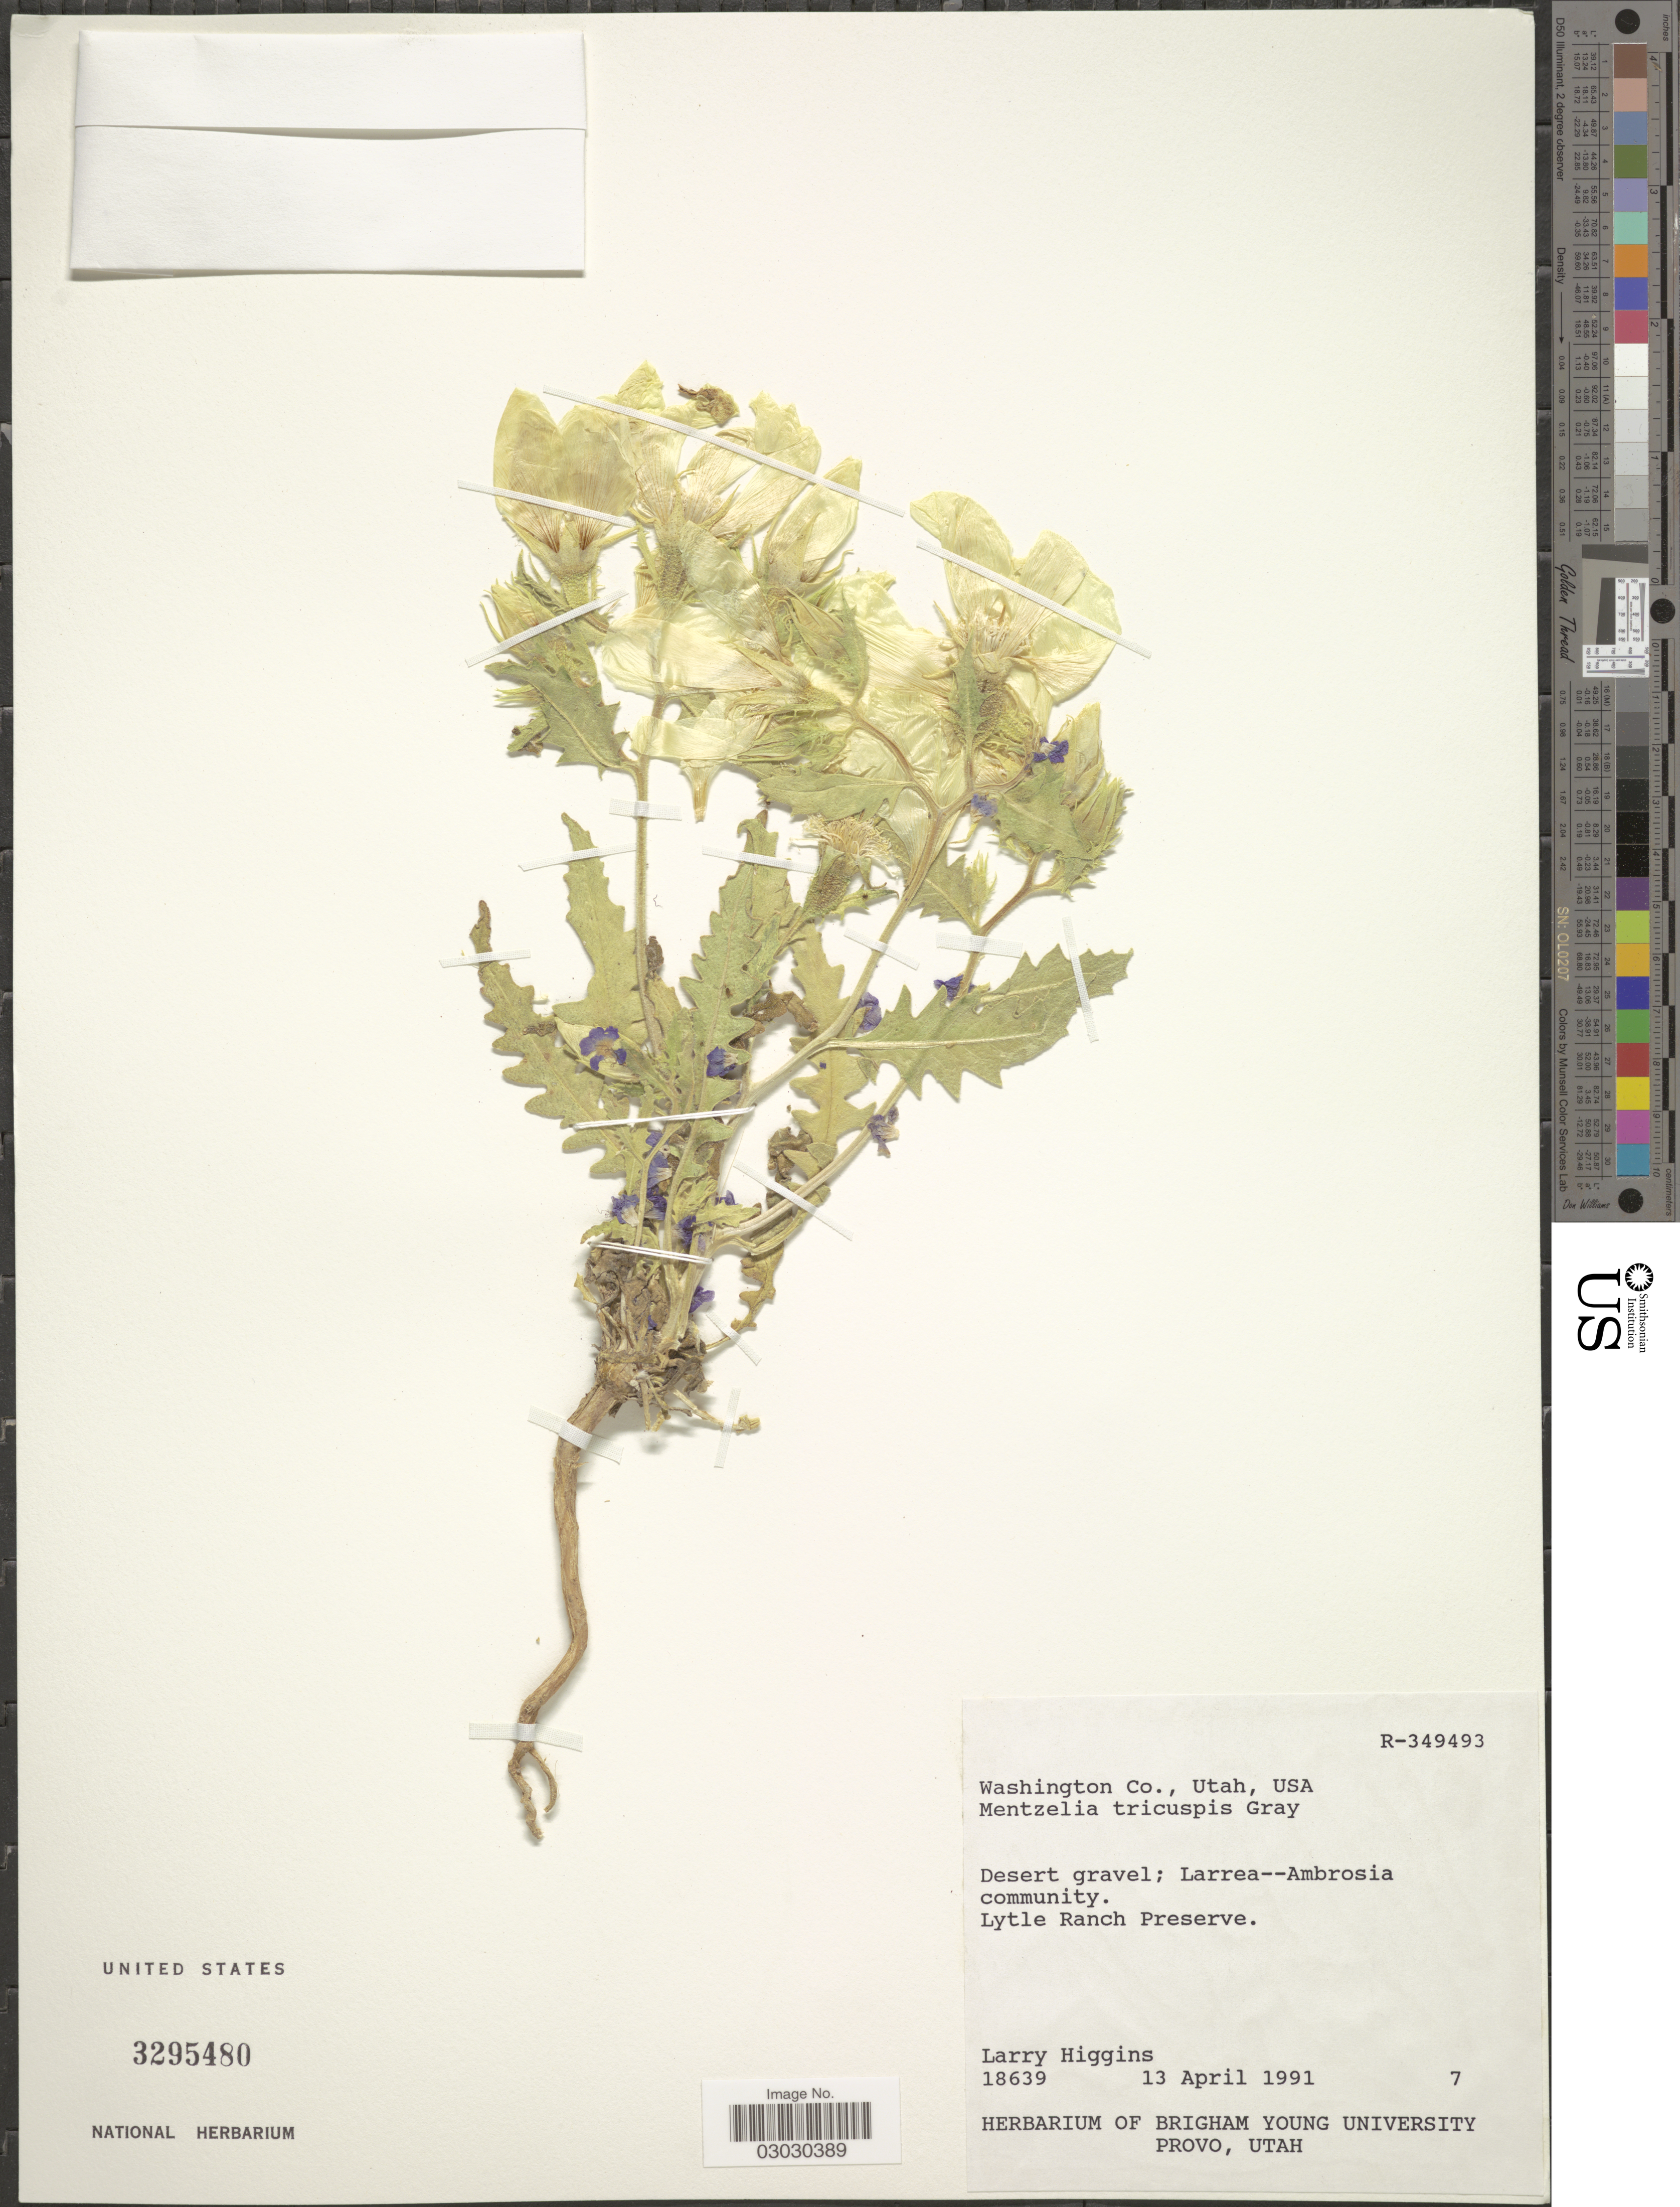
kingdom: Plantae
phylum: Tracheophyta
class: Magnoliopsida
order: Cornales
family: Loasaceae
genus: Mentzelia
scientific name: Mentzelia tricuspis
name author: A. Gray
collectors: L. Higgins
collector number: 18639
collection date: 1991-04-13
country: United States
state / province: Utah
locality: Washington Co. Desert gravel; Larrea--Ambrosia community. Lytle Ranch Preserve.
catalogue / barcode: US 3295480